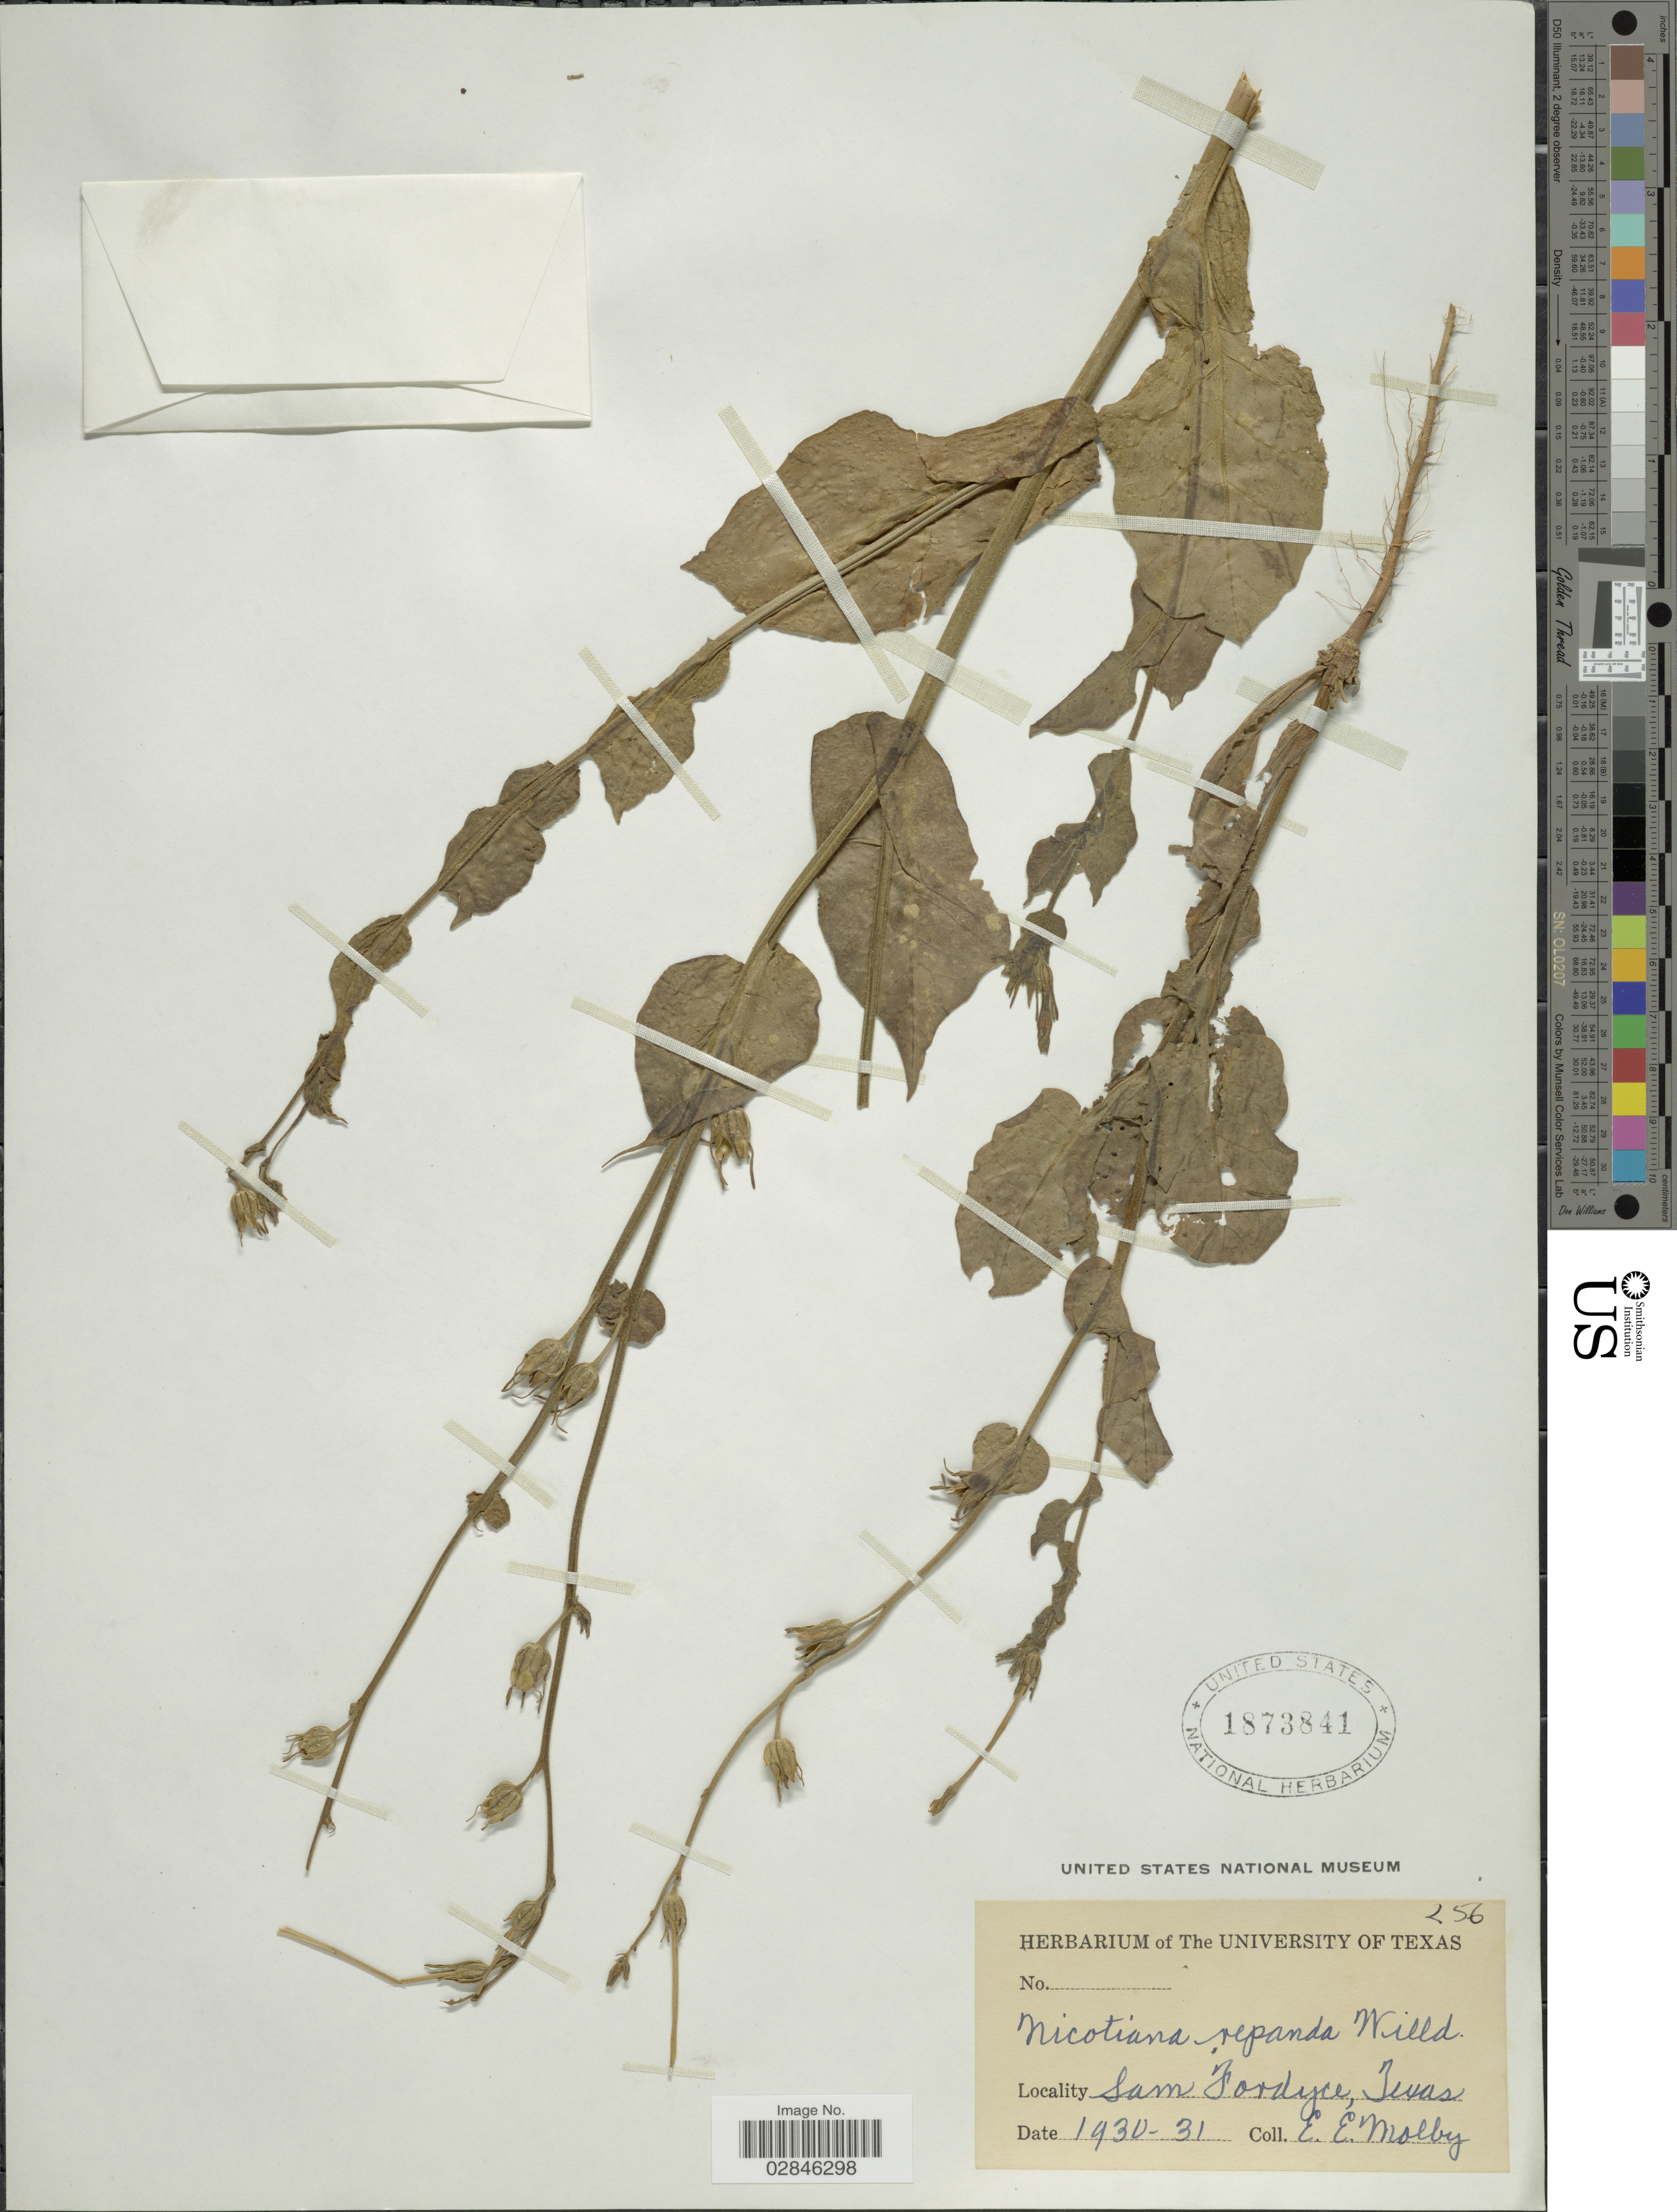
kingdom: Plantae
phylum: Tracheophyta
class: Magnoliopsida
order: Solanales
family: Solanaceae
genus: Nicotiana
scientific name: Nicotiana repanda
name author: Willd. ex Lehm.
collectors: E. Molby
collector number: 256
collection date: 1930/1931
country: United States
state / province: Texas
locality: Sam Fordyce.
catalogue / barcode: US 1873841